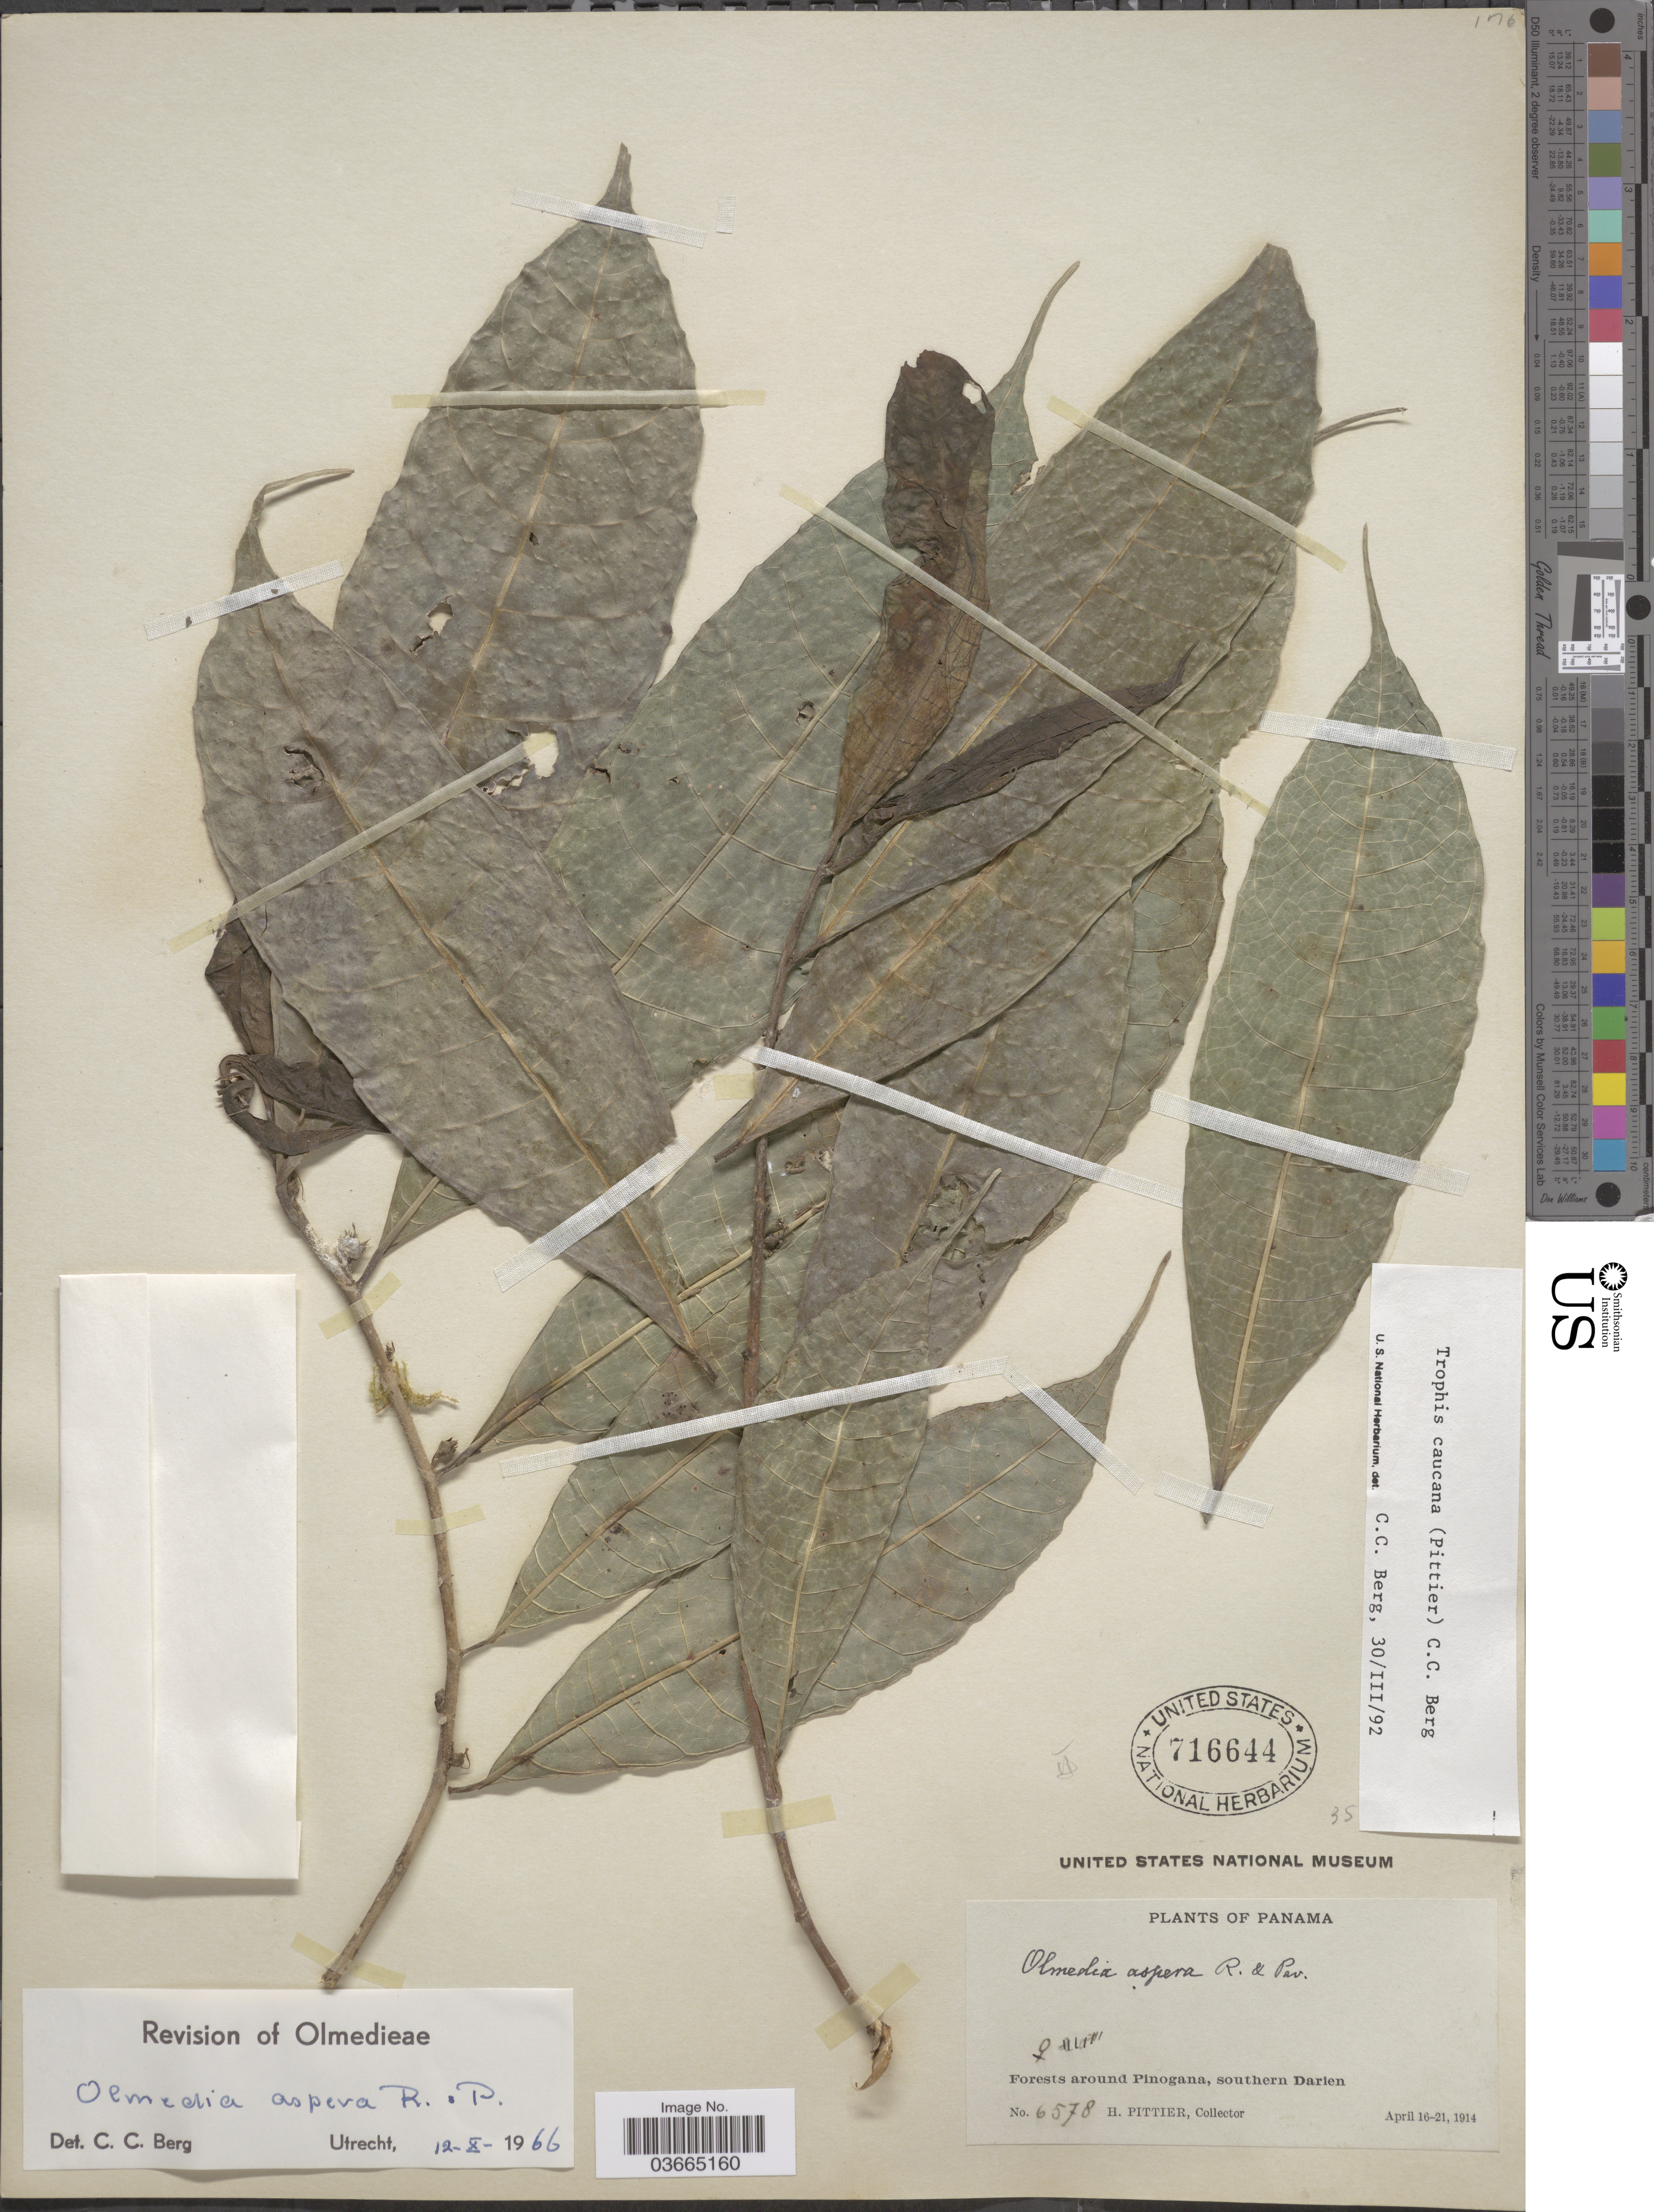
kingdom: Plantae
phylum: Tracheophyta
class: Magnoliopsida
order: Rosales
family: Moraceae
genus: Olmedia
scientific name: Olmedia aspera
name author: Ruiz & Pav.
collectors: H. F. Pittier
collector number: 6578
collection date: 1914-04-16/1914-04-21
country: Panama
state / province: Darien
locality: Forests around Pinogana, southern Darien.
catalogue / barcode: US 716644